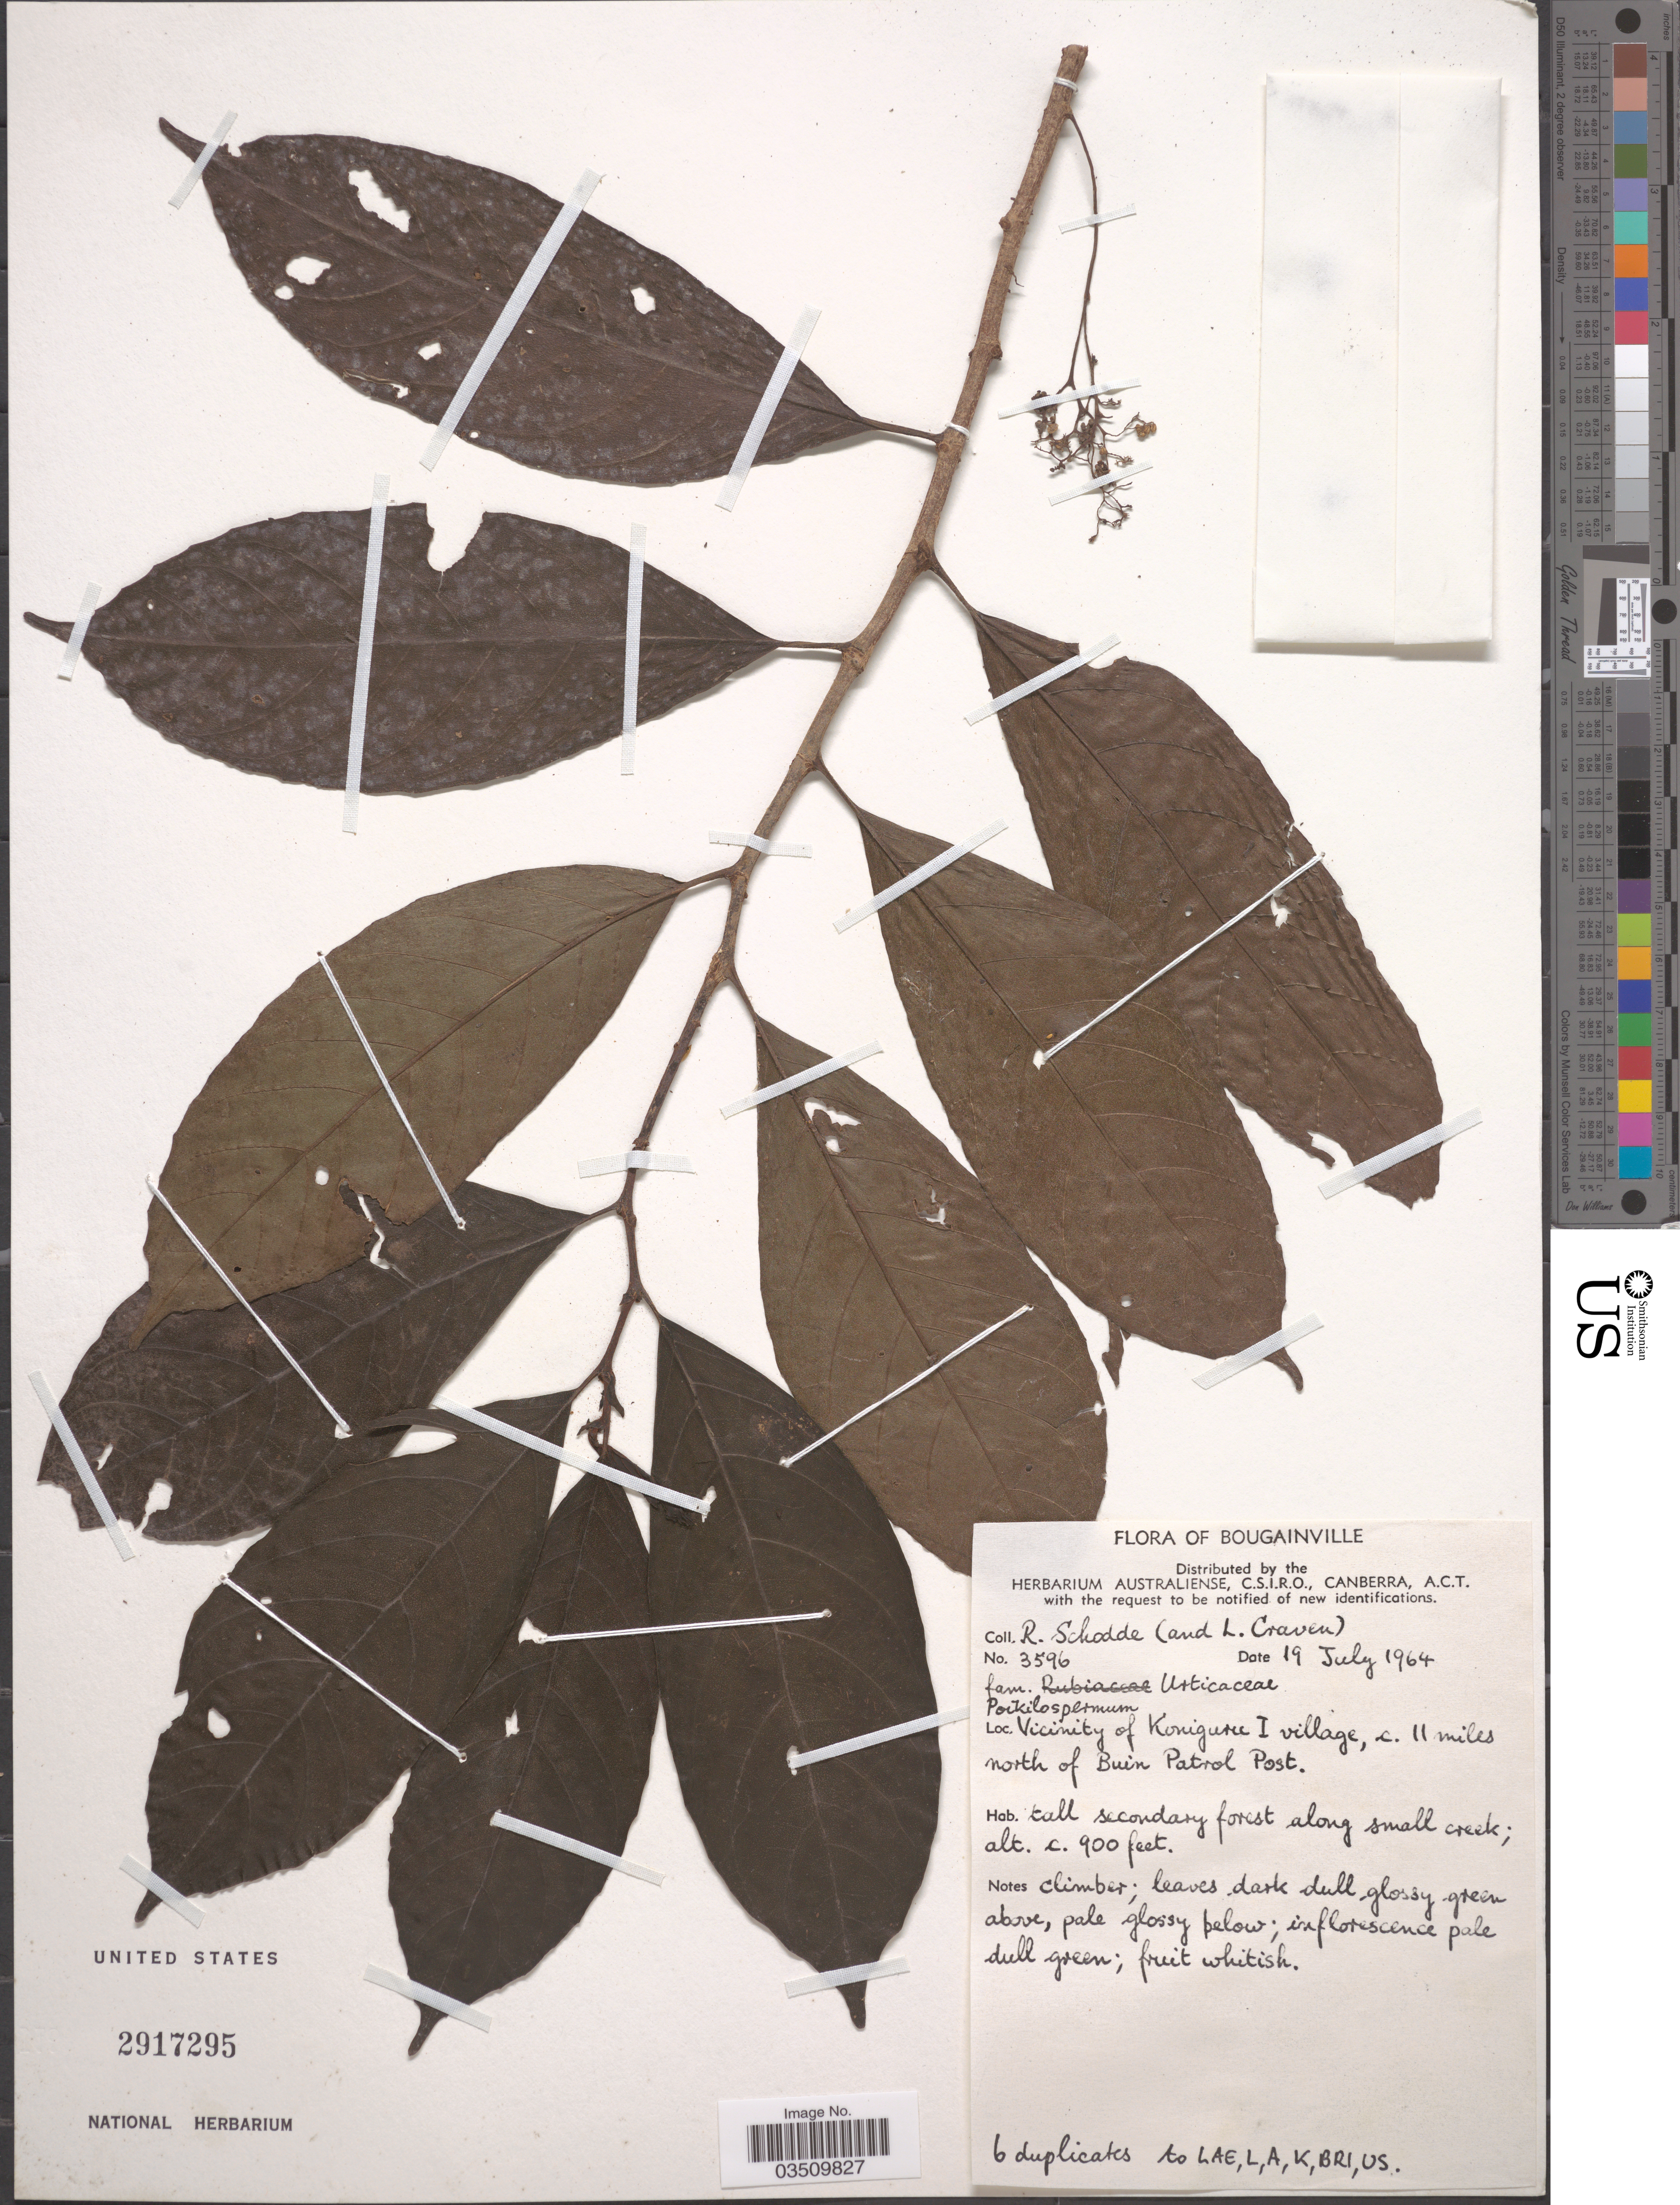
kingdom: Plantae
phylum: Tracheophyta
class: Magnoliopsida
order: Rosales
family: Urticaceae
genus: Poikilospermum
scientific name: Poikilospermum sp.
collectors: R. Schodde & L. A. Craven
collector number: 3596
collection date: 1964-07-19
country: Papua New Guinea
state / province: Bougainville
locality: Vicinity of Koniguree [interpreted] I village, c. 11 miles north of Buin Patrol Post.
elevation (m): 274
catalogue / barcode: US 2917295